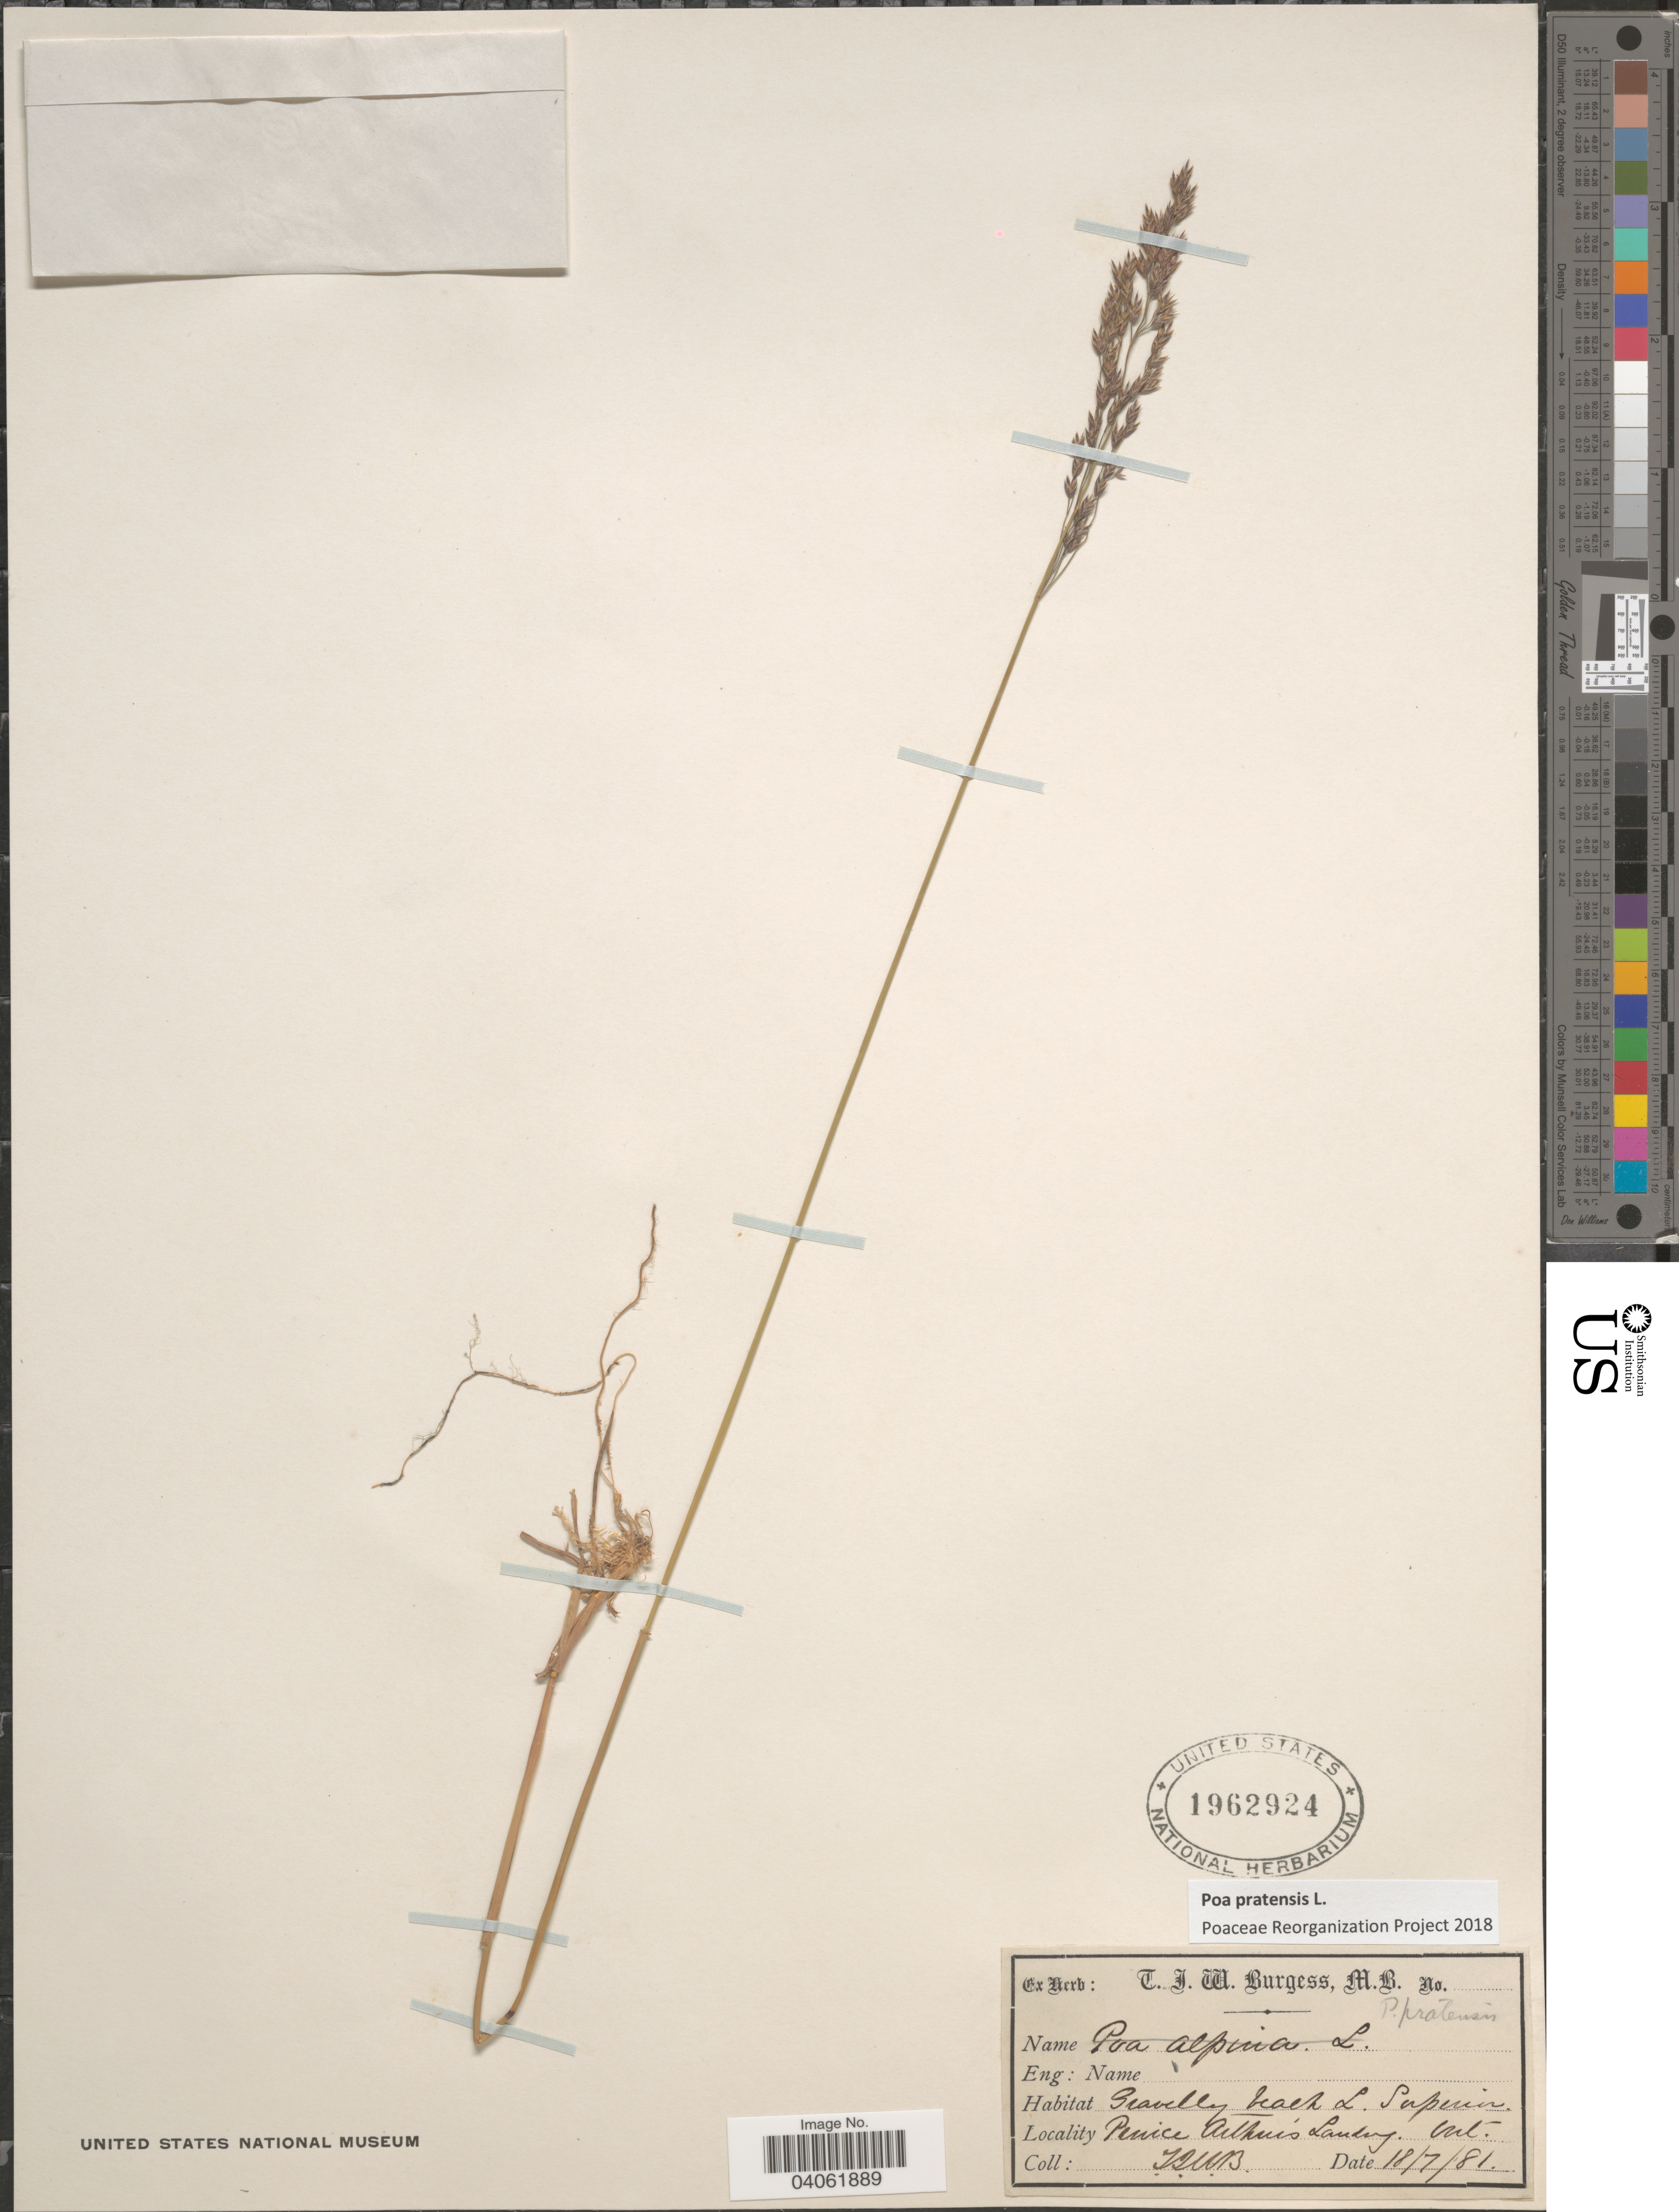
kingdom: Plantae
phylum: Tracheophyta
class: Liliopsida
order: Poales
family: Poaceae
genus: Poa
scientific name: Poa pratensis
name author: L.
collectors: T. Burgess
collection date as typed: Transcribed d/m/y: 18/7/81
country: Canada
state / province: Ontario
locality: Prince Arthur's Landing.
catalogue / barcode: US 1962924